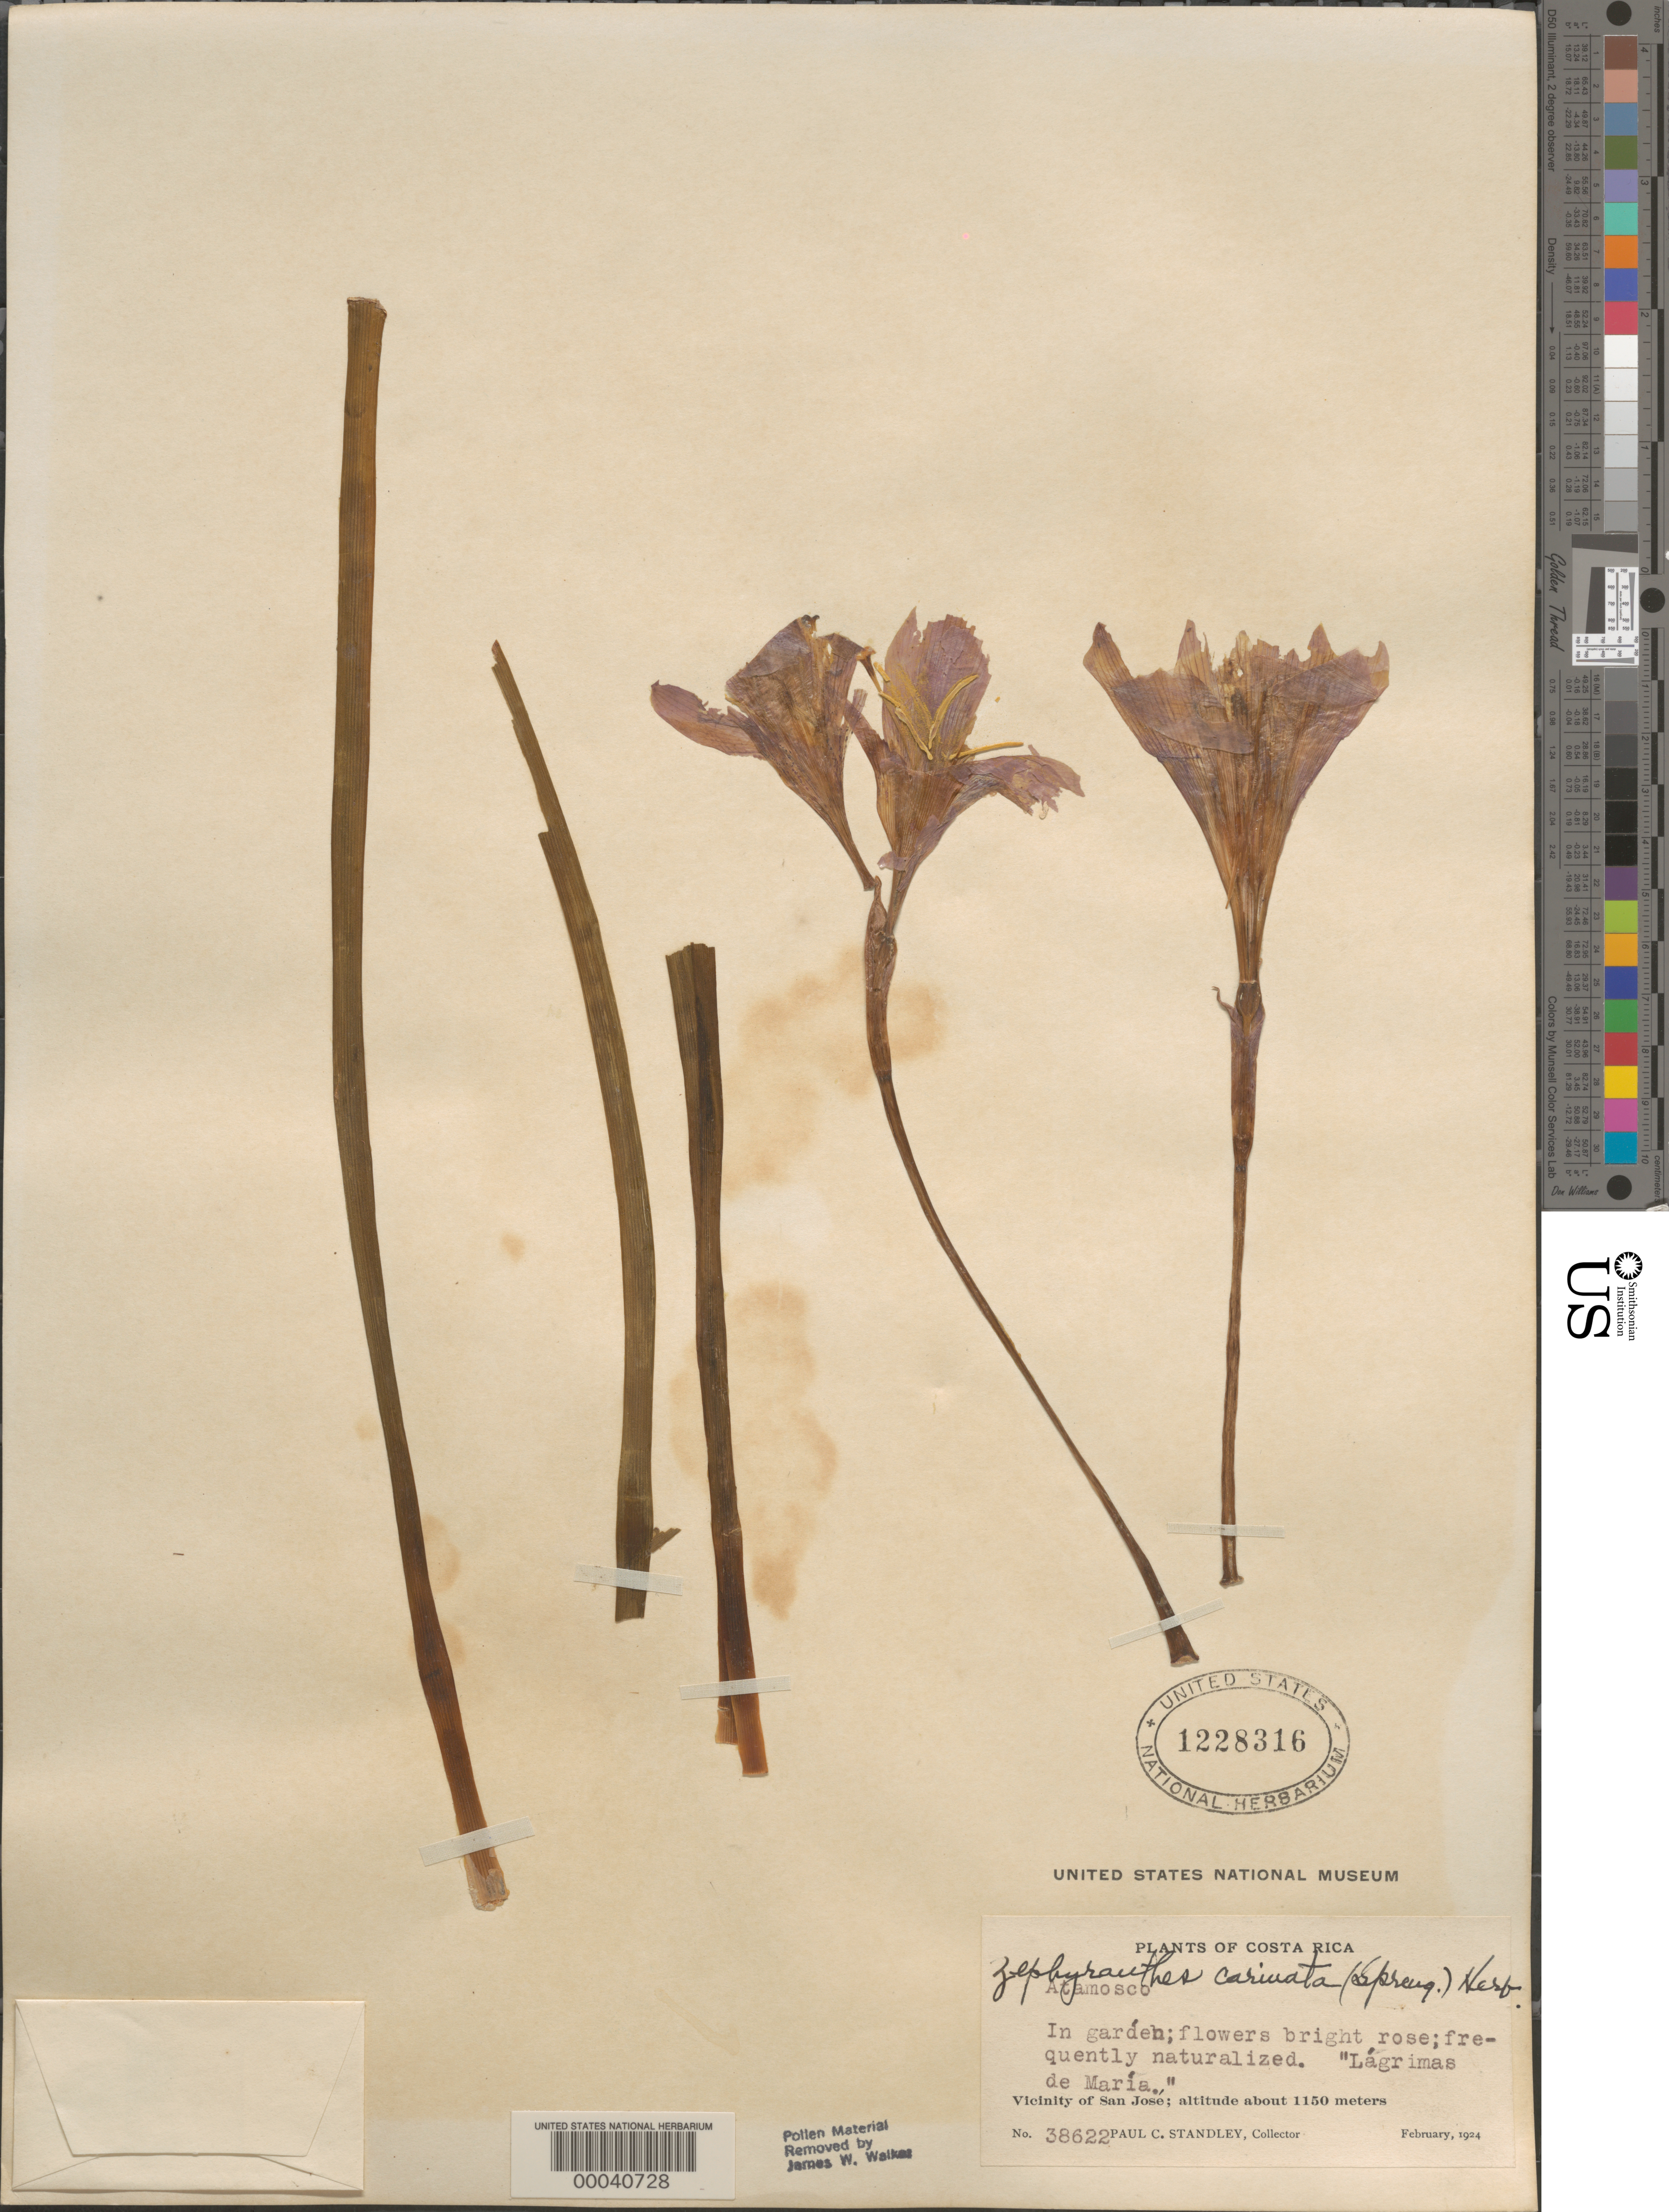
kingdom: Plantae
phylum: Tracheophyta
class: Liliopsida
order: Asparagales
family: Amaryllidaceae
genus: Zephyranthes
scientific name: Zephyranthes carinata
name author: Herb.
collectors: P. C. Standley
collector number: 38622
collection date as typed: Feb 1924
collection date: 1924-02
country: Costa Rica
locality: Vicinity of San Jose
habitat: In garden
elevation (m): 1150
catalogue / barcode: US 1228316